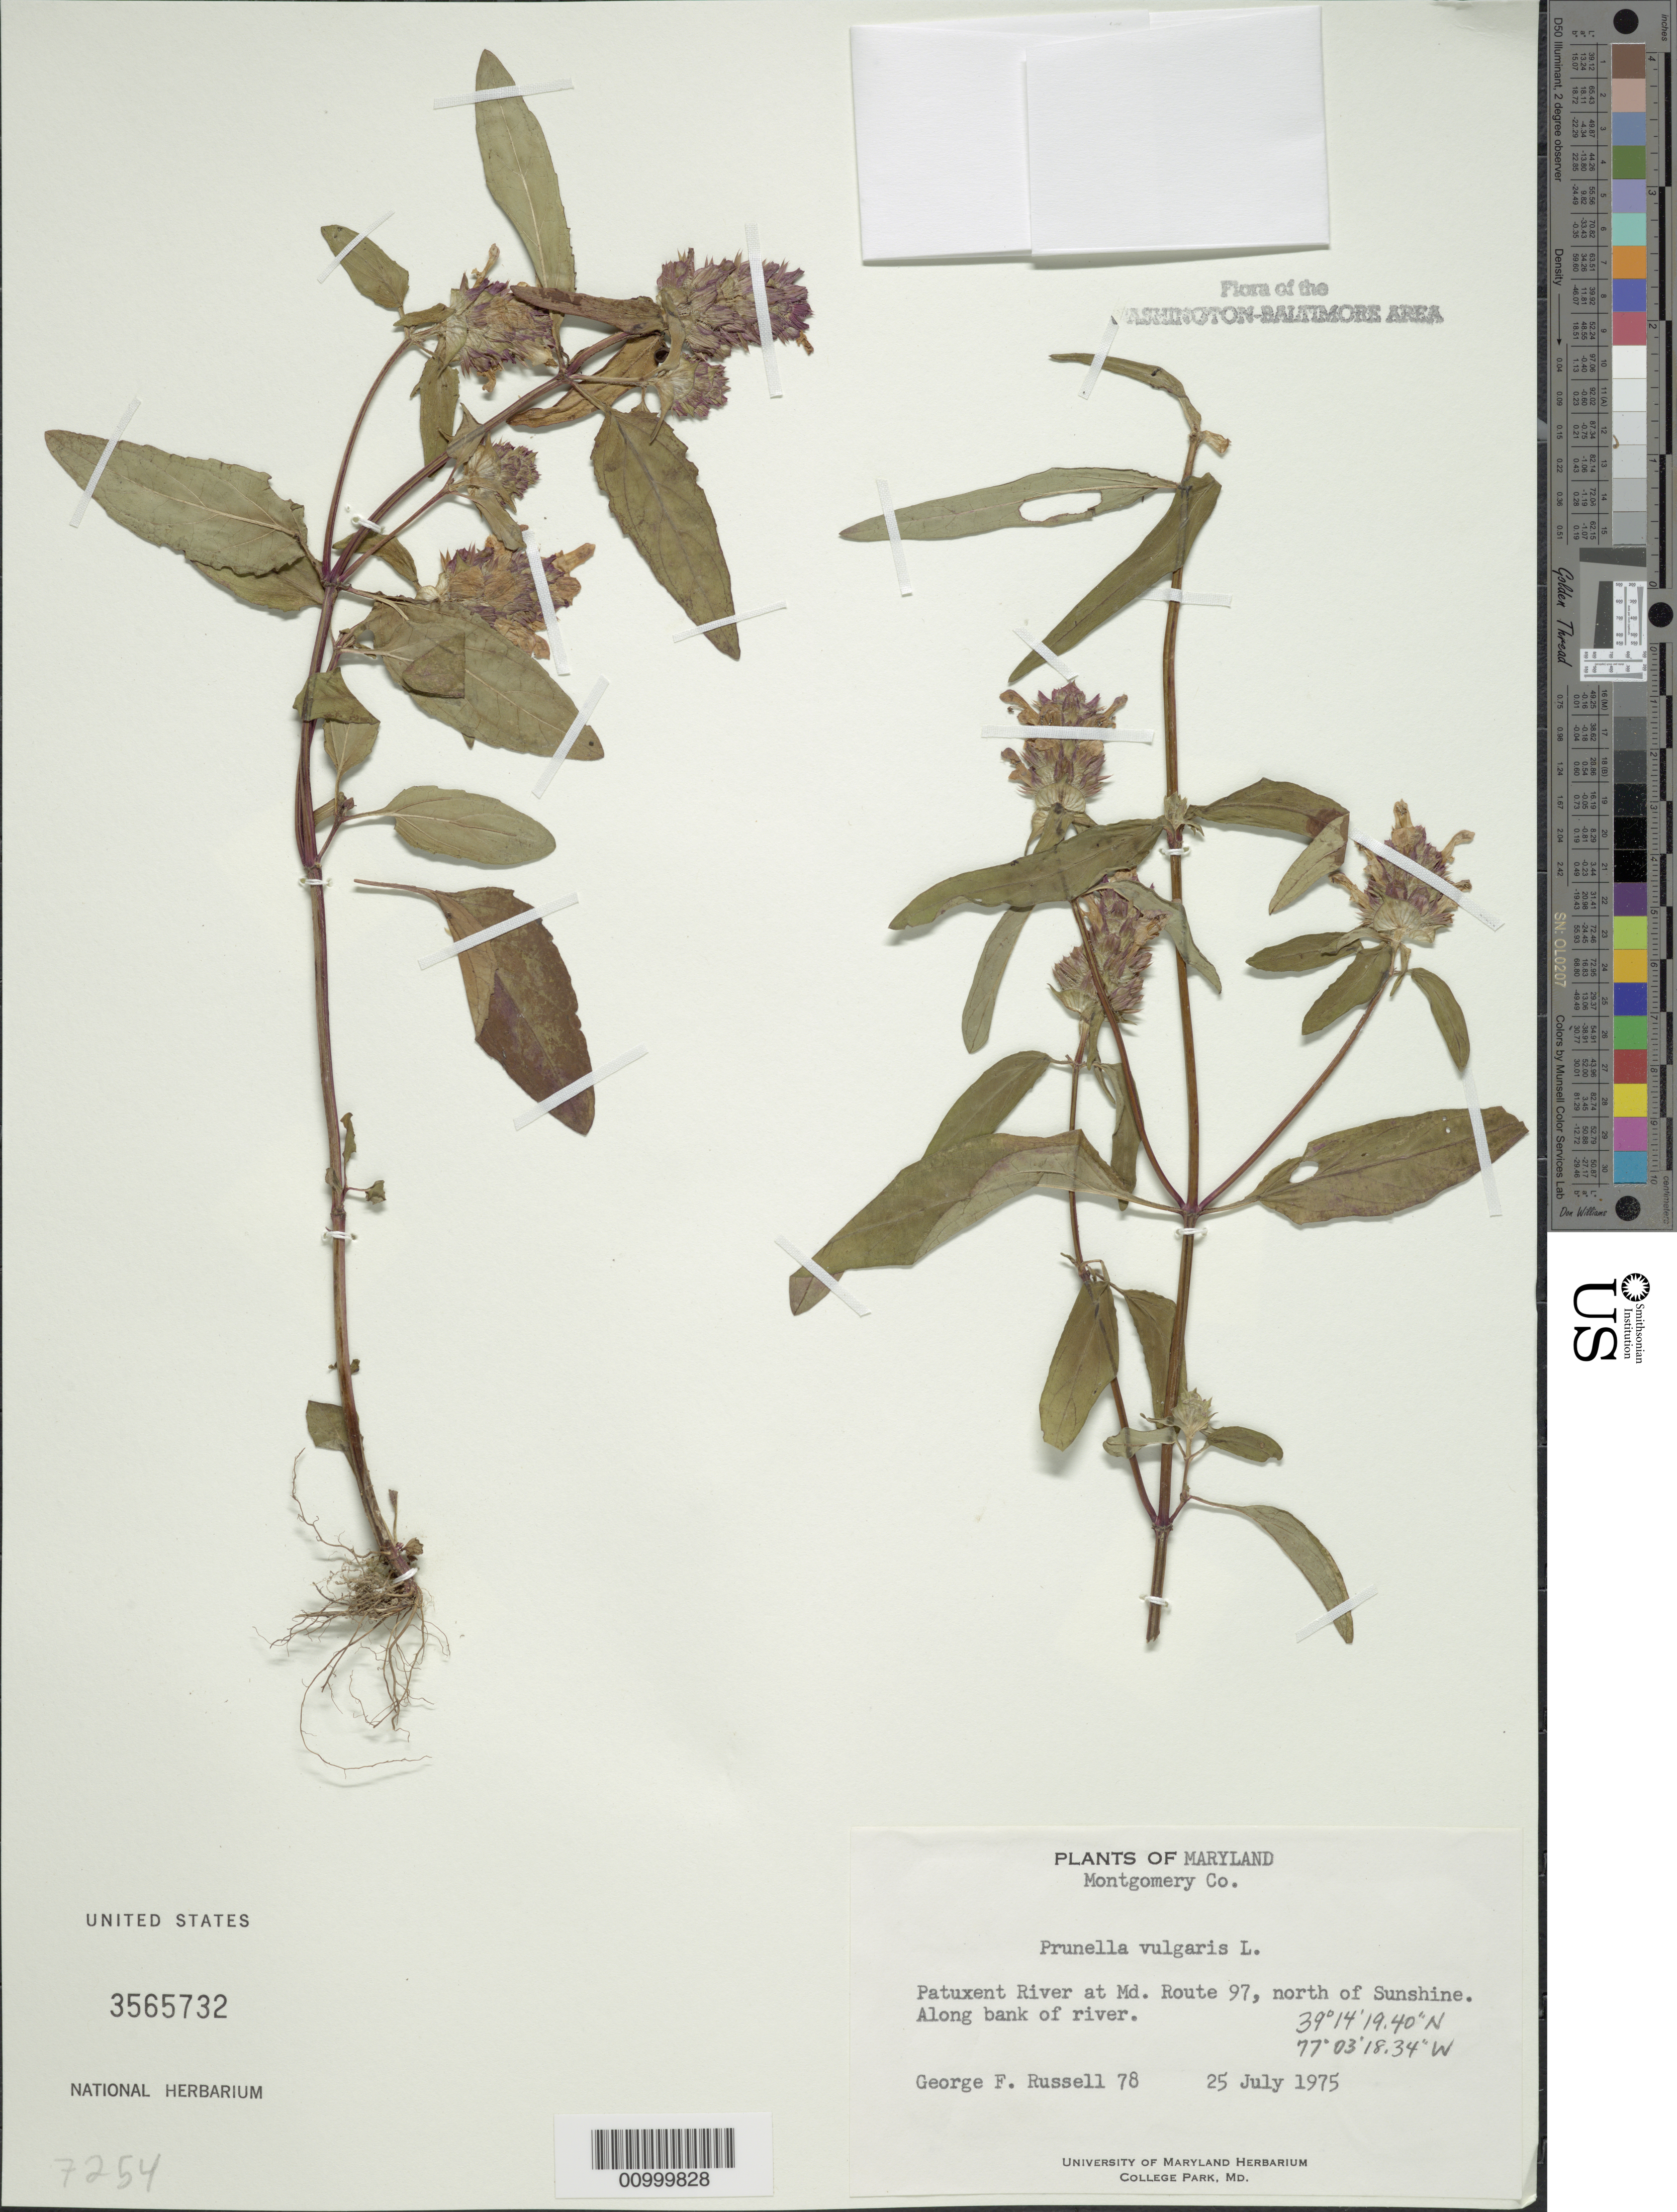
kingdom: Plantae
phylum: Tracheophyta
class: Magnoliopsida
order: Lamiales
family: Lamiaceae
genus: Prunella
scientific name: Prunella vulgaris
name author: L.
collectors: G. Russell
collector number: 78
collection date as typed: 25 Jul 1975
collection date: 1975-07-25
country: United States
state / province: Maryland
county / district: Montgomery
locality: Patuxent River at Md. Route 97, north of Sunshine.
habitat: along bank of river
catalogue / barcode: US 3565732